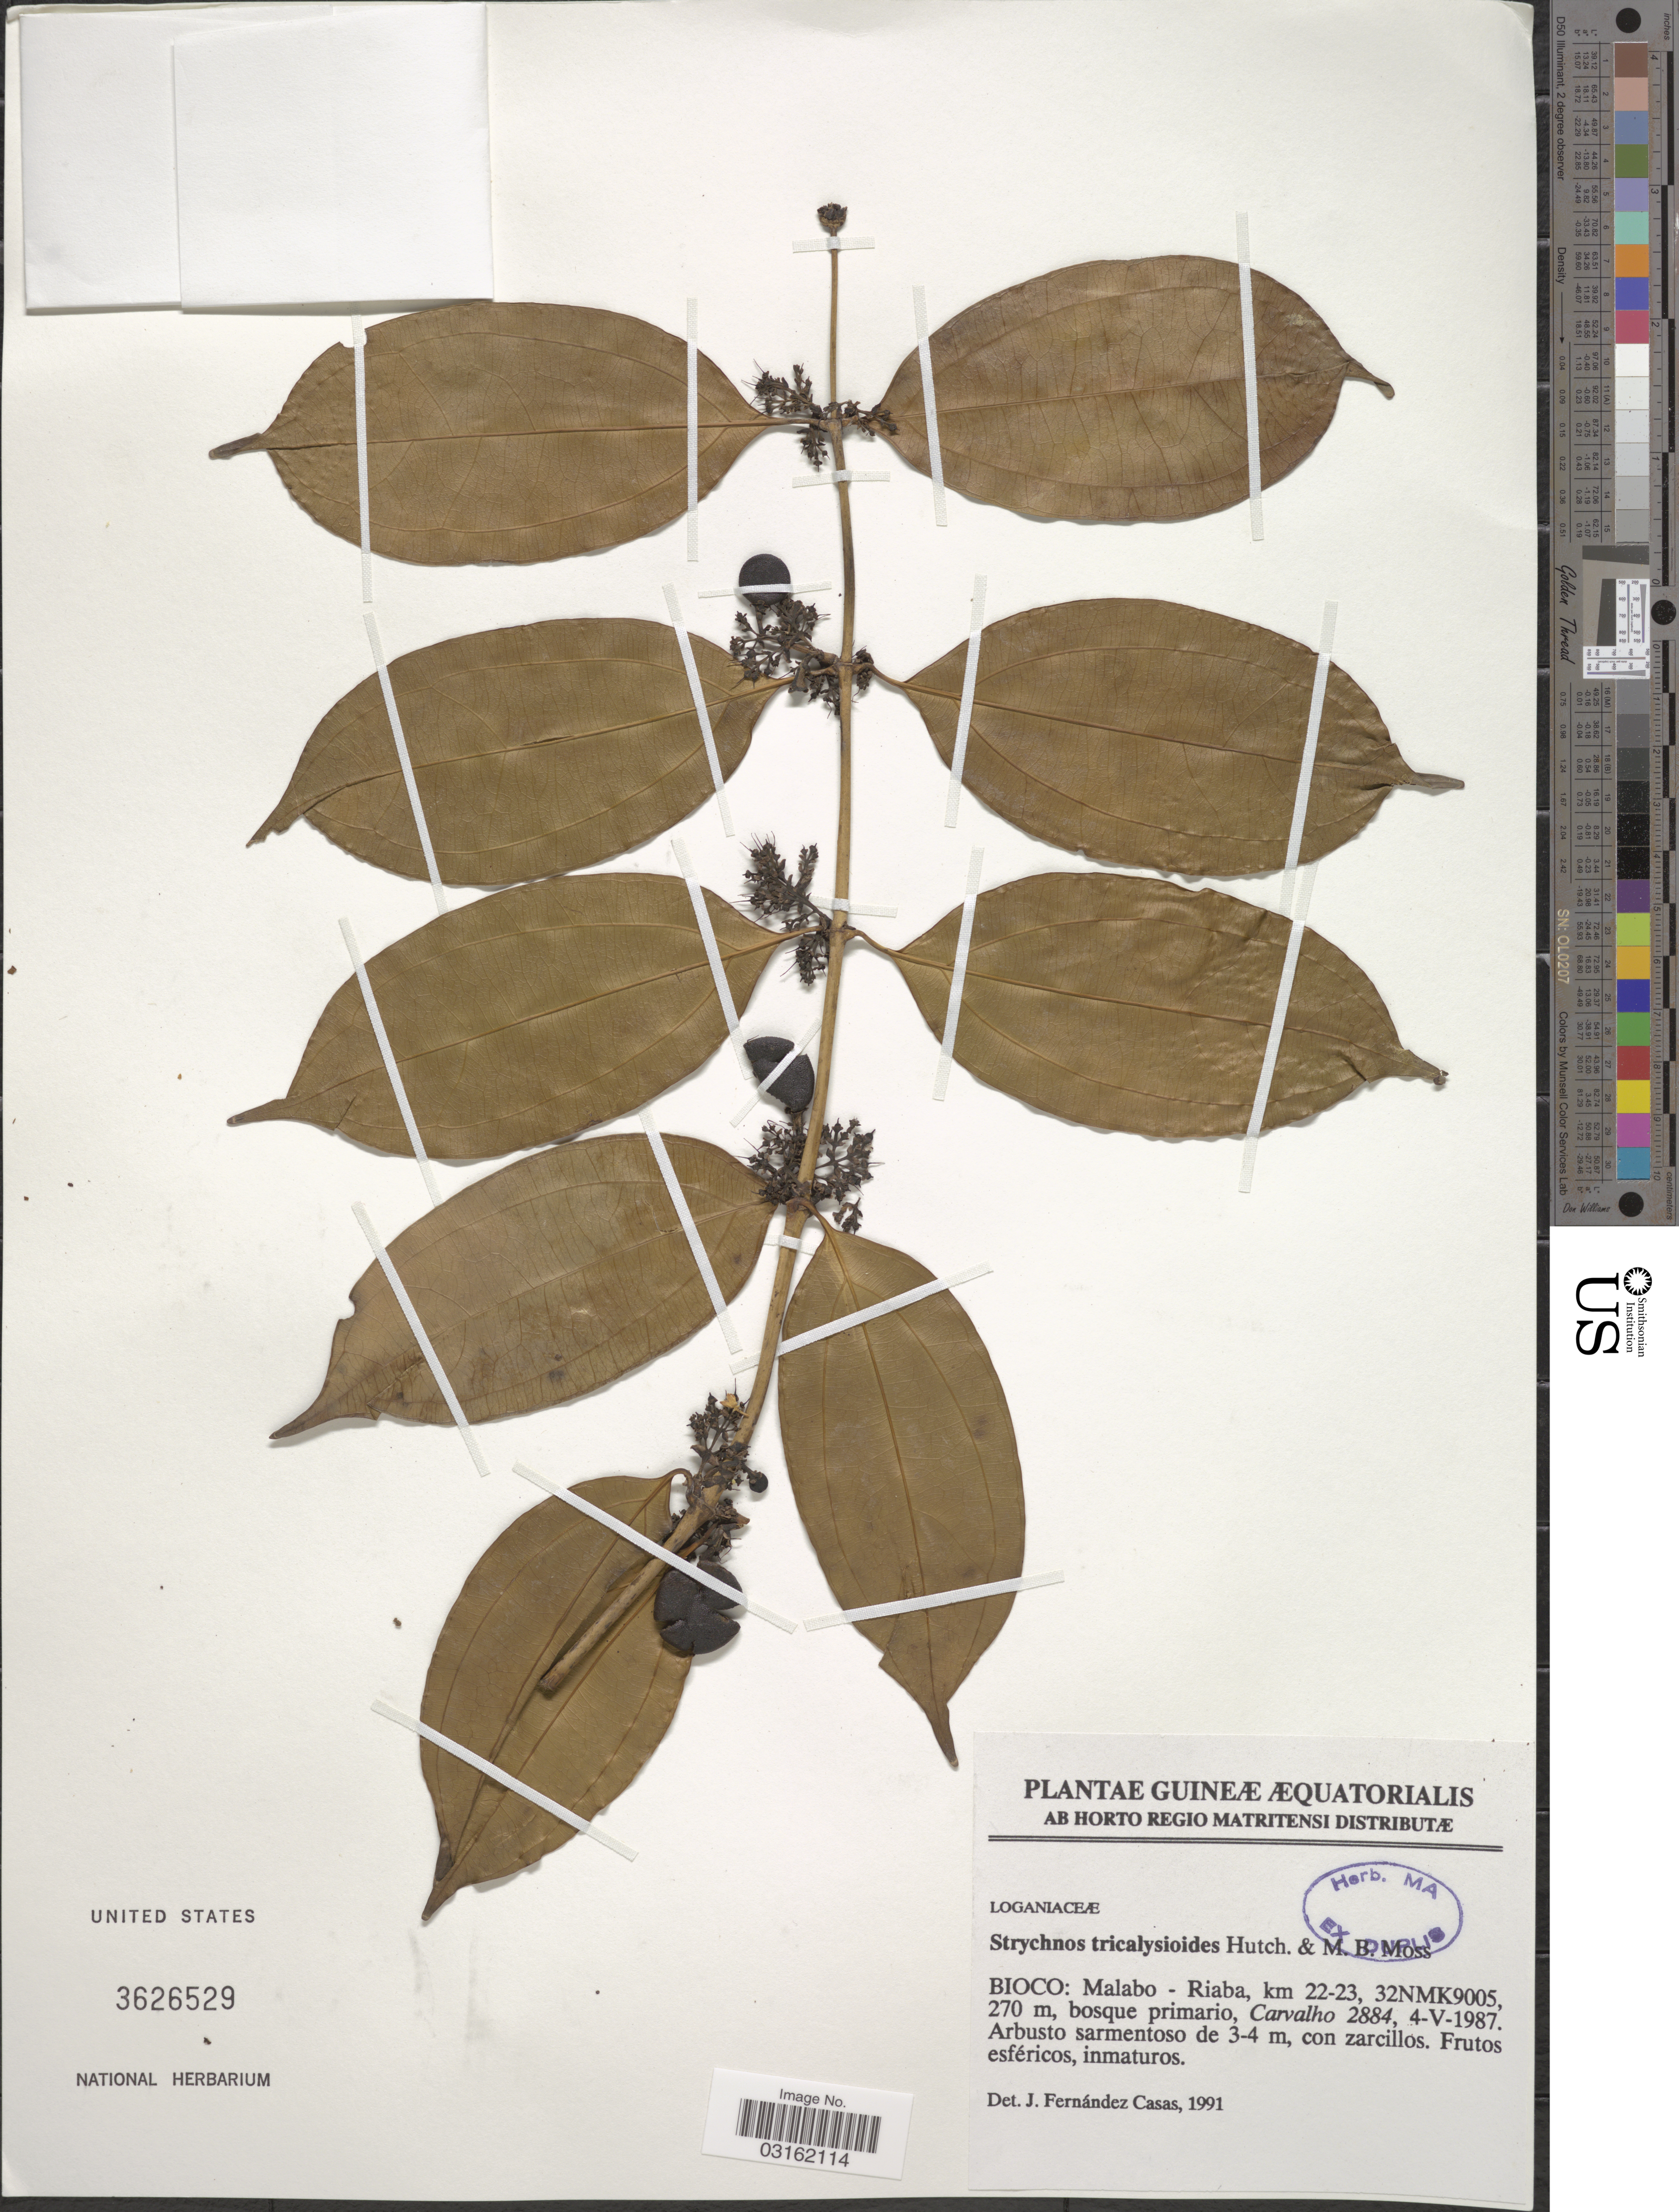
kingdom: Plantae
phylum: Tracheophyta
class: Magnoliopsida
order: Gentianales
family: Loganiaceae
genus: Strychnos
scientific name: Strychnos sp.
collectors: Carvalho, --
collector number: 2884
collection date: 1987-05-04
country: Equatorial Guinea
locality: Guineæ Æquatorialis, Bioco: Malabo-Riaba, km 22-23, 32NMK9005.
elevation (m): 270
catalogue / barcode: US 3626529